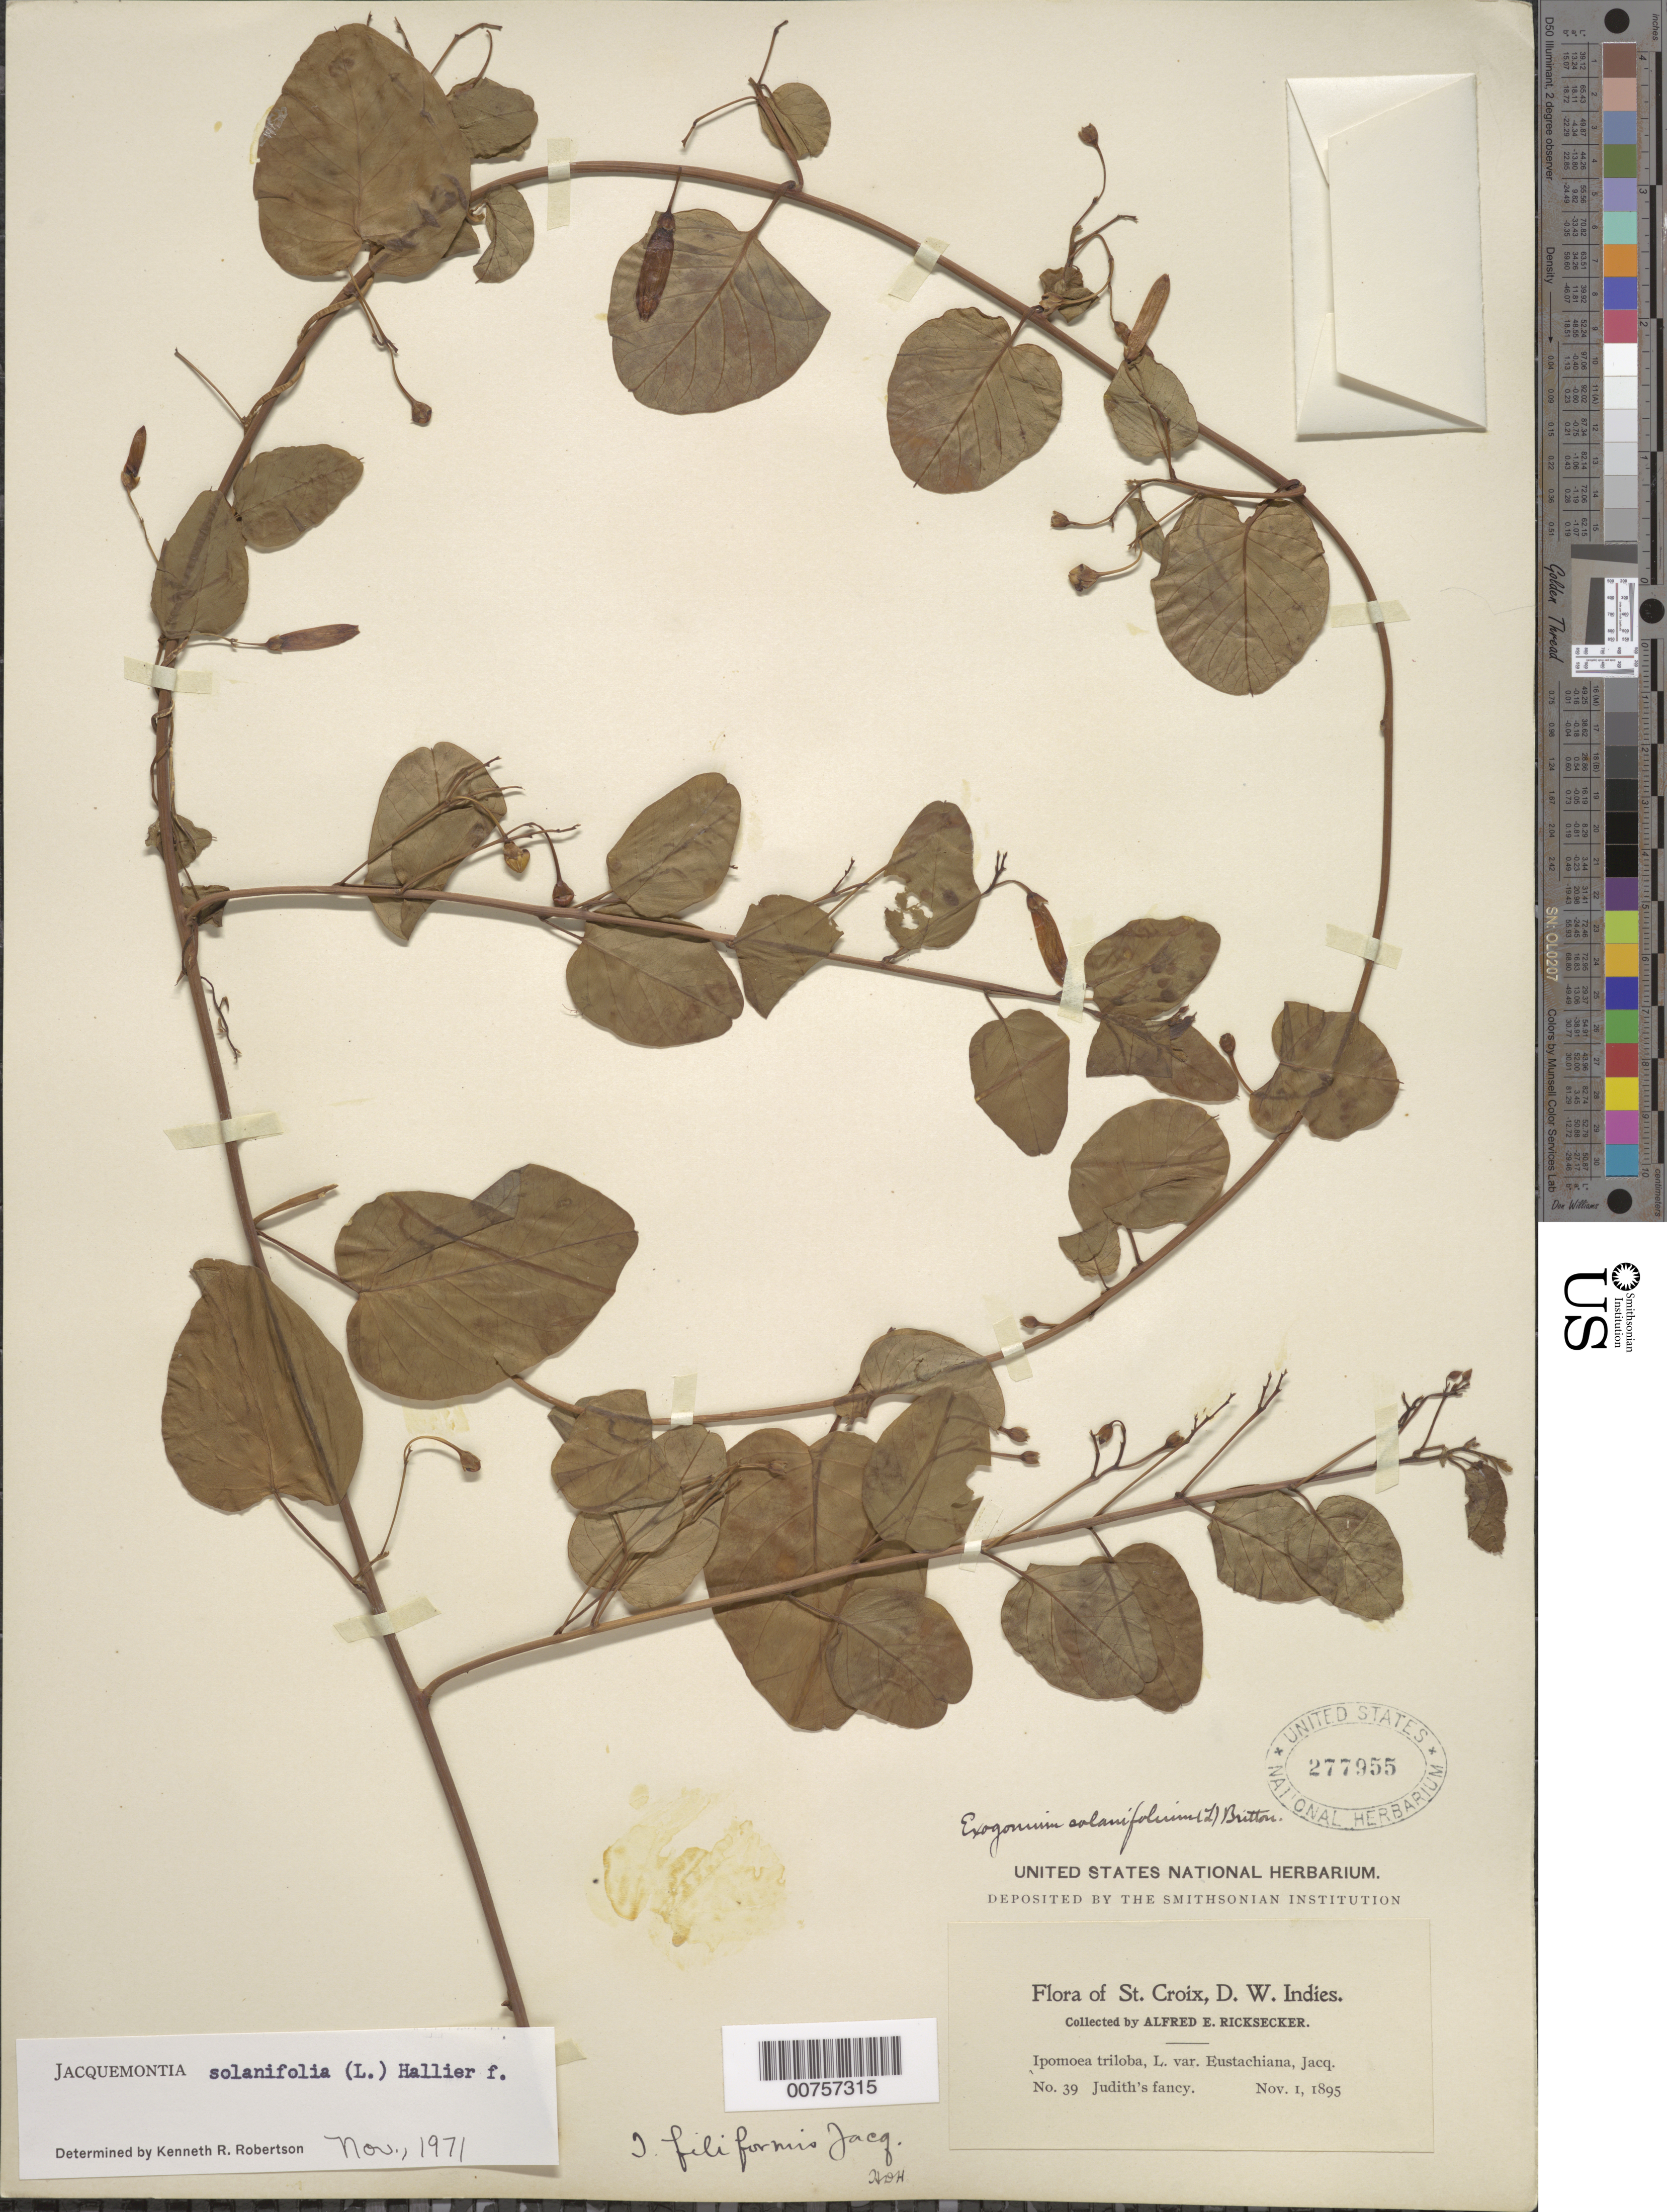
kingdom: Plantae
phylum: Tracheophyta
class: Magnoliopsida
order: Solanales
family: Convolvulaceae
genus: Jacquemontia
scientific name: Jacquemontia solanifolia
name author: (L.) Hallier f.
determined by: Robertson, K. R.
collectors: A. E. Ricksecker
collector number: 39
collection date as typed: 01 Nov 1895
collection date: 1895-11-01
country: U.S. Virgin Islands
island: St. Croix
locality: Judith's fancy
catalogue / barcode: US 277955